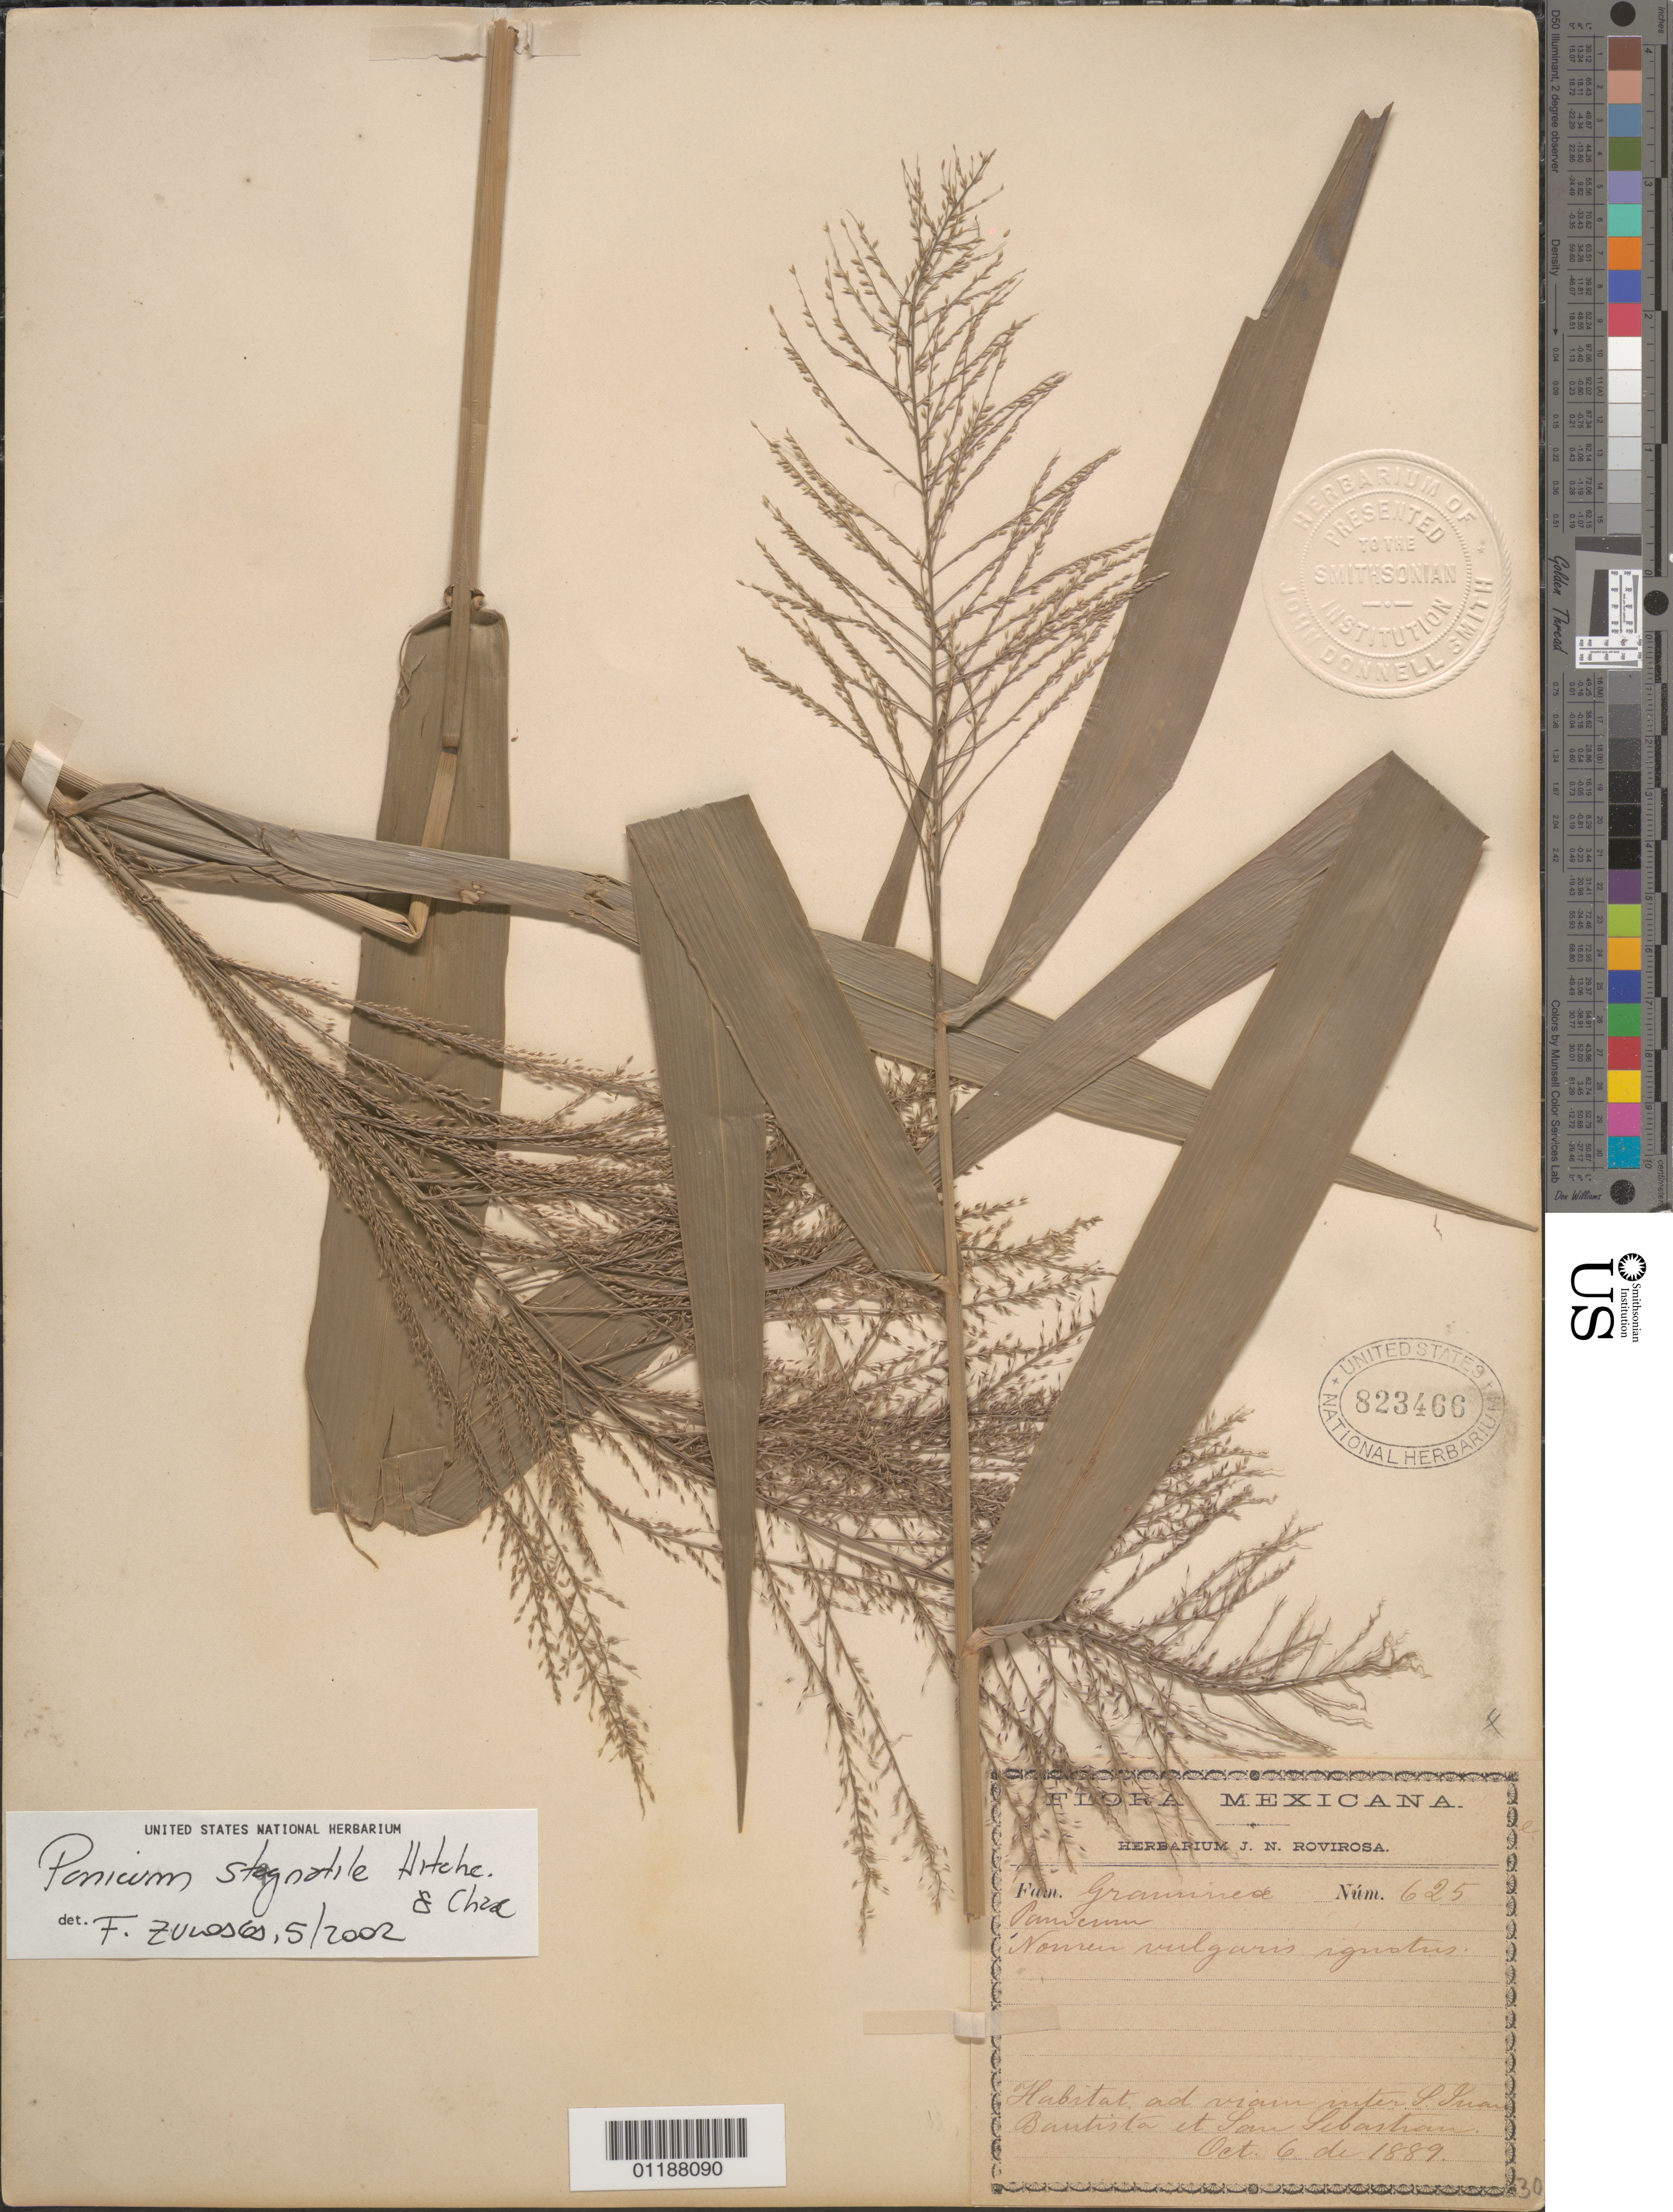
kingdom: Plantae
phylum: Tracheophyta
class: Liliopsida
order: Poales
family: Poaceae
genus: Panicum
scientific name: Panicum stagnatile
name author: Hitchc. & Chase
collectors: J. N. Rovirosa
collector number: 625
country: Mexico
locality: Inter San Juan Bautista and San Sebastian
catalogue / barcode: US 823466